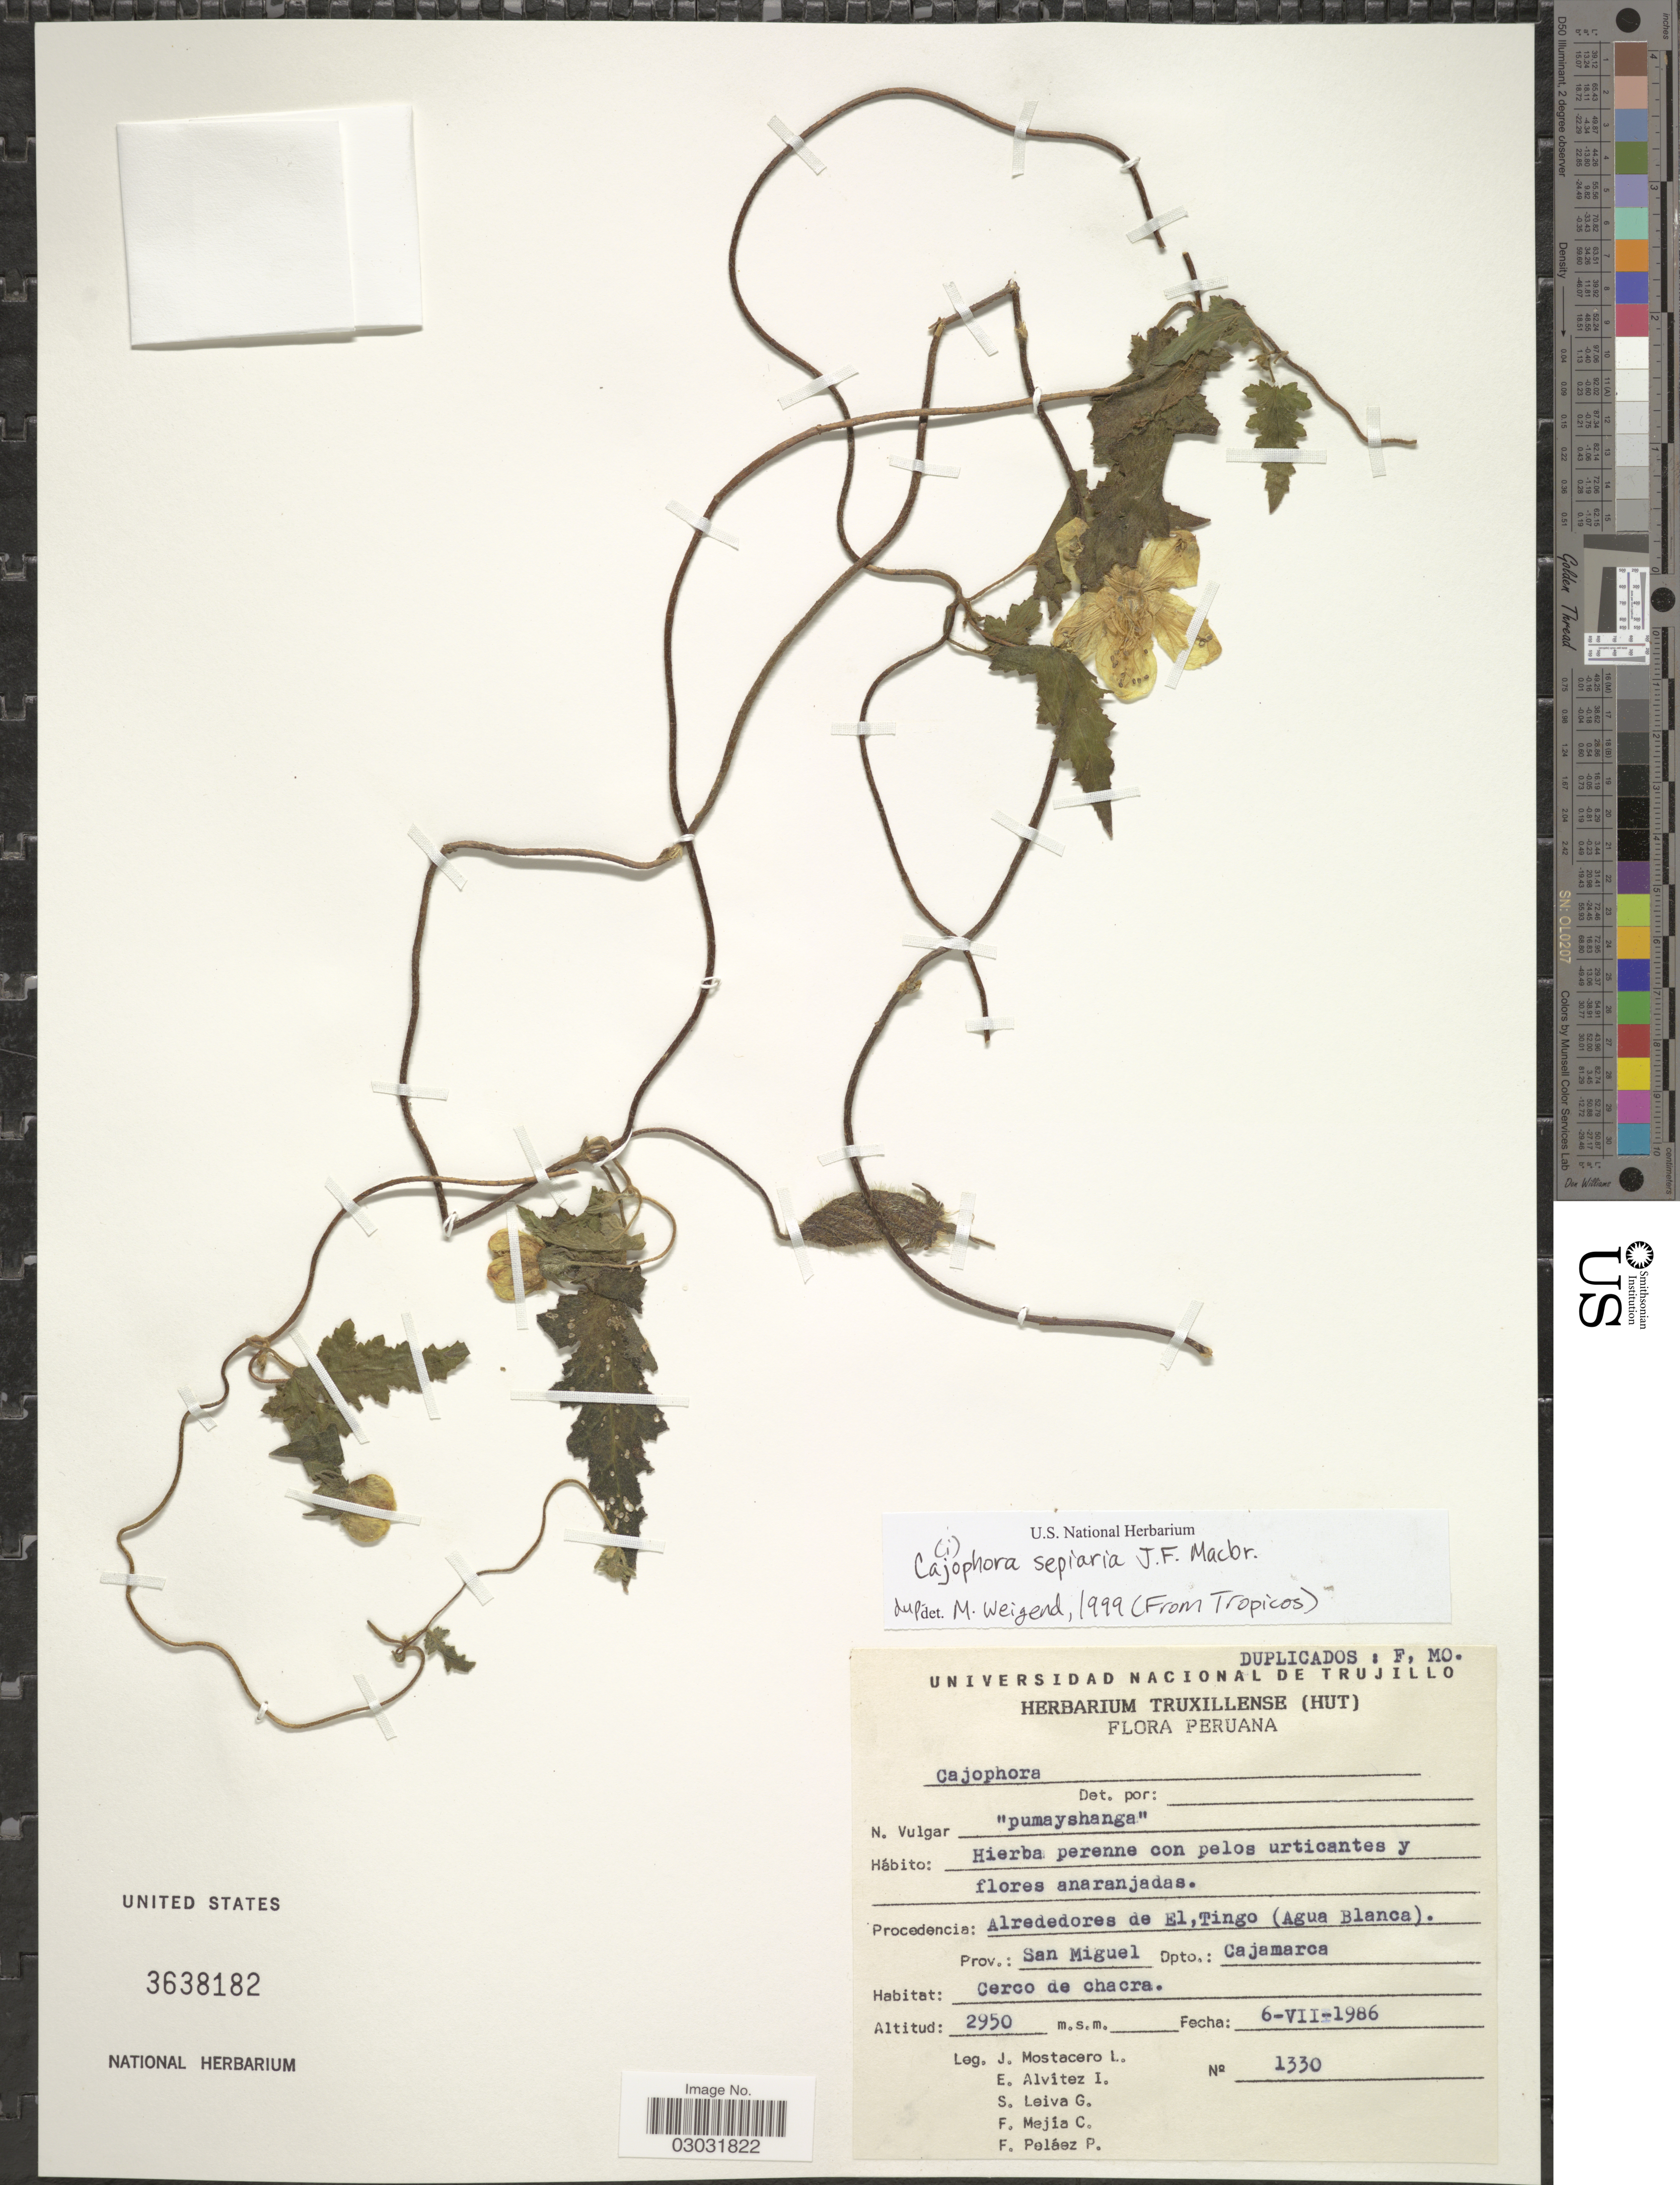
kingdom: Plantae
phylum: Tracheophyta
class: Magnoliopsida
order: Cornales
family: Loasaceae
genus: Caiophora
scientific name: Caiophora sepiaria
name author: (Ruiz & Pav. ex G. Don) J.F. Macbr.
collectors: J. Mostacero L., E. Alvitez I., S. Leiva G., F. Mejia C. & F. Pelaez P.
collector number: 1330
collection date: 1986-07-06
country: Peru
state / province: Cajamarca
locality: Alrededores de El, Tingo (Agua Blanca). Prov.: San Miguel. Dpto.: Cajamarca.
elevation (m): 2950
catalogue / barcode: US 3638182